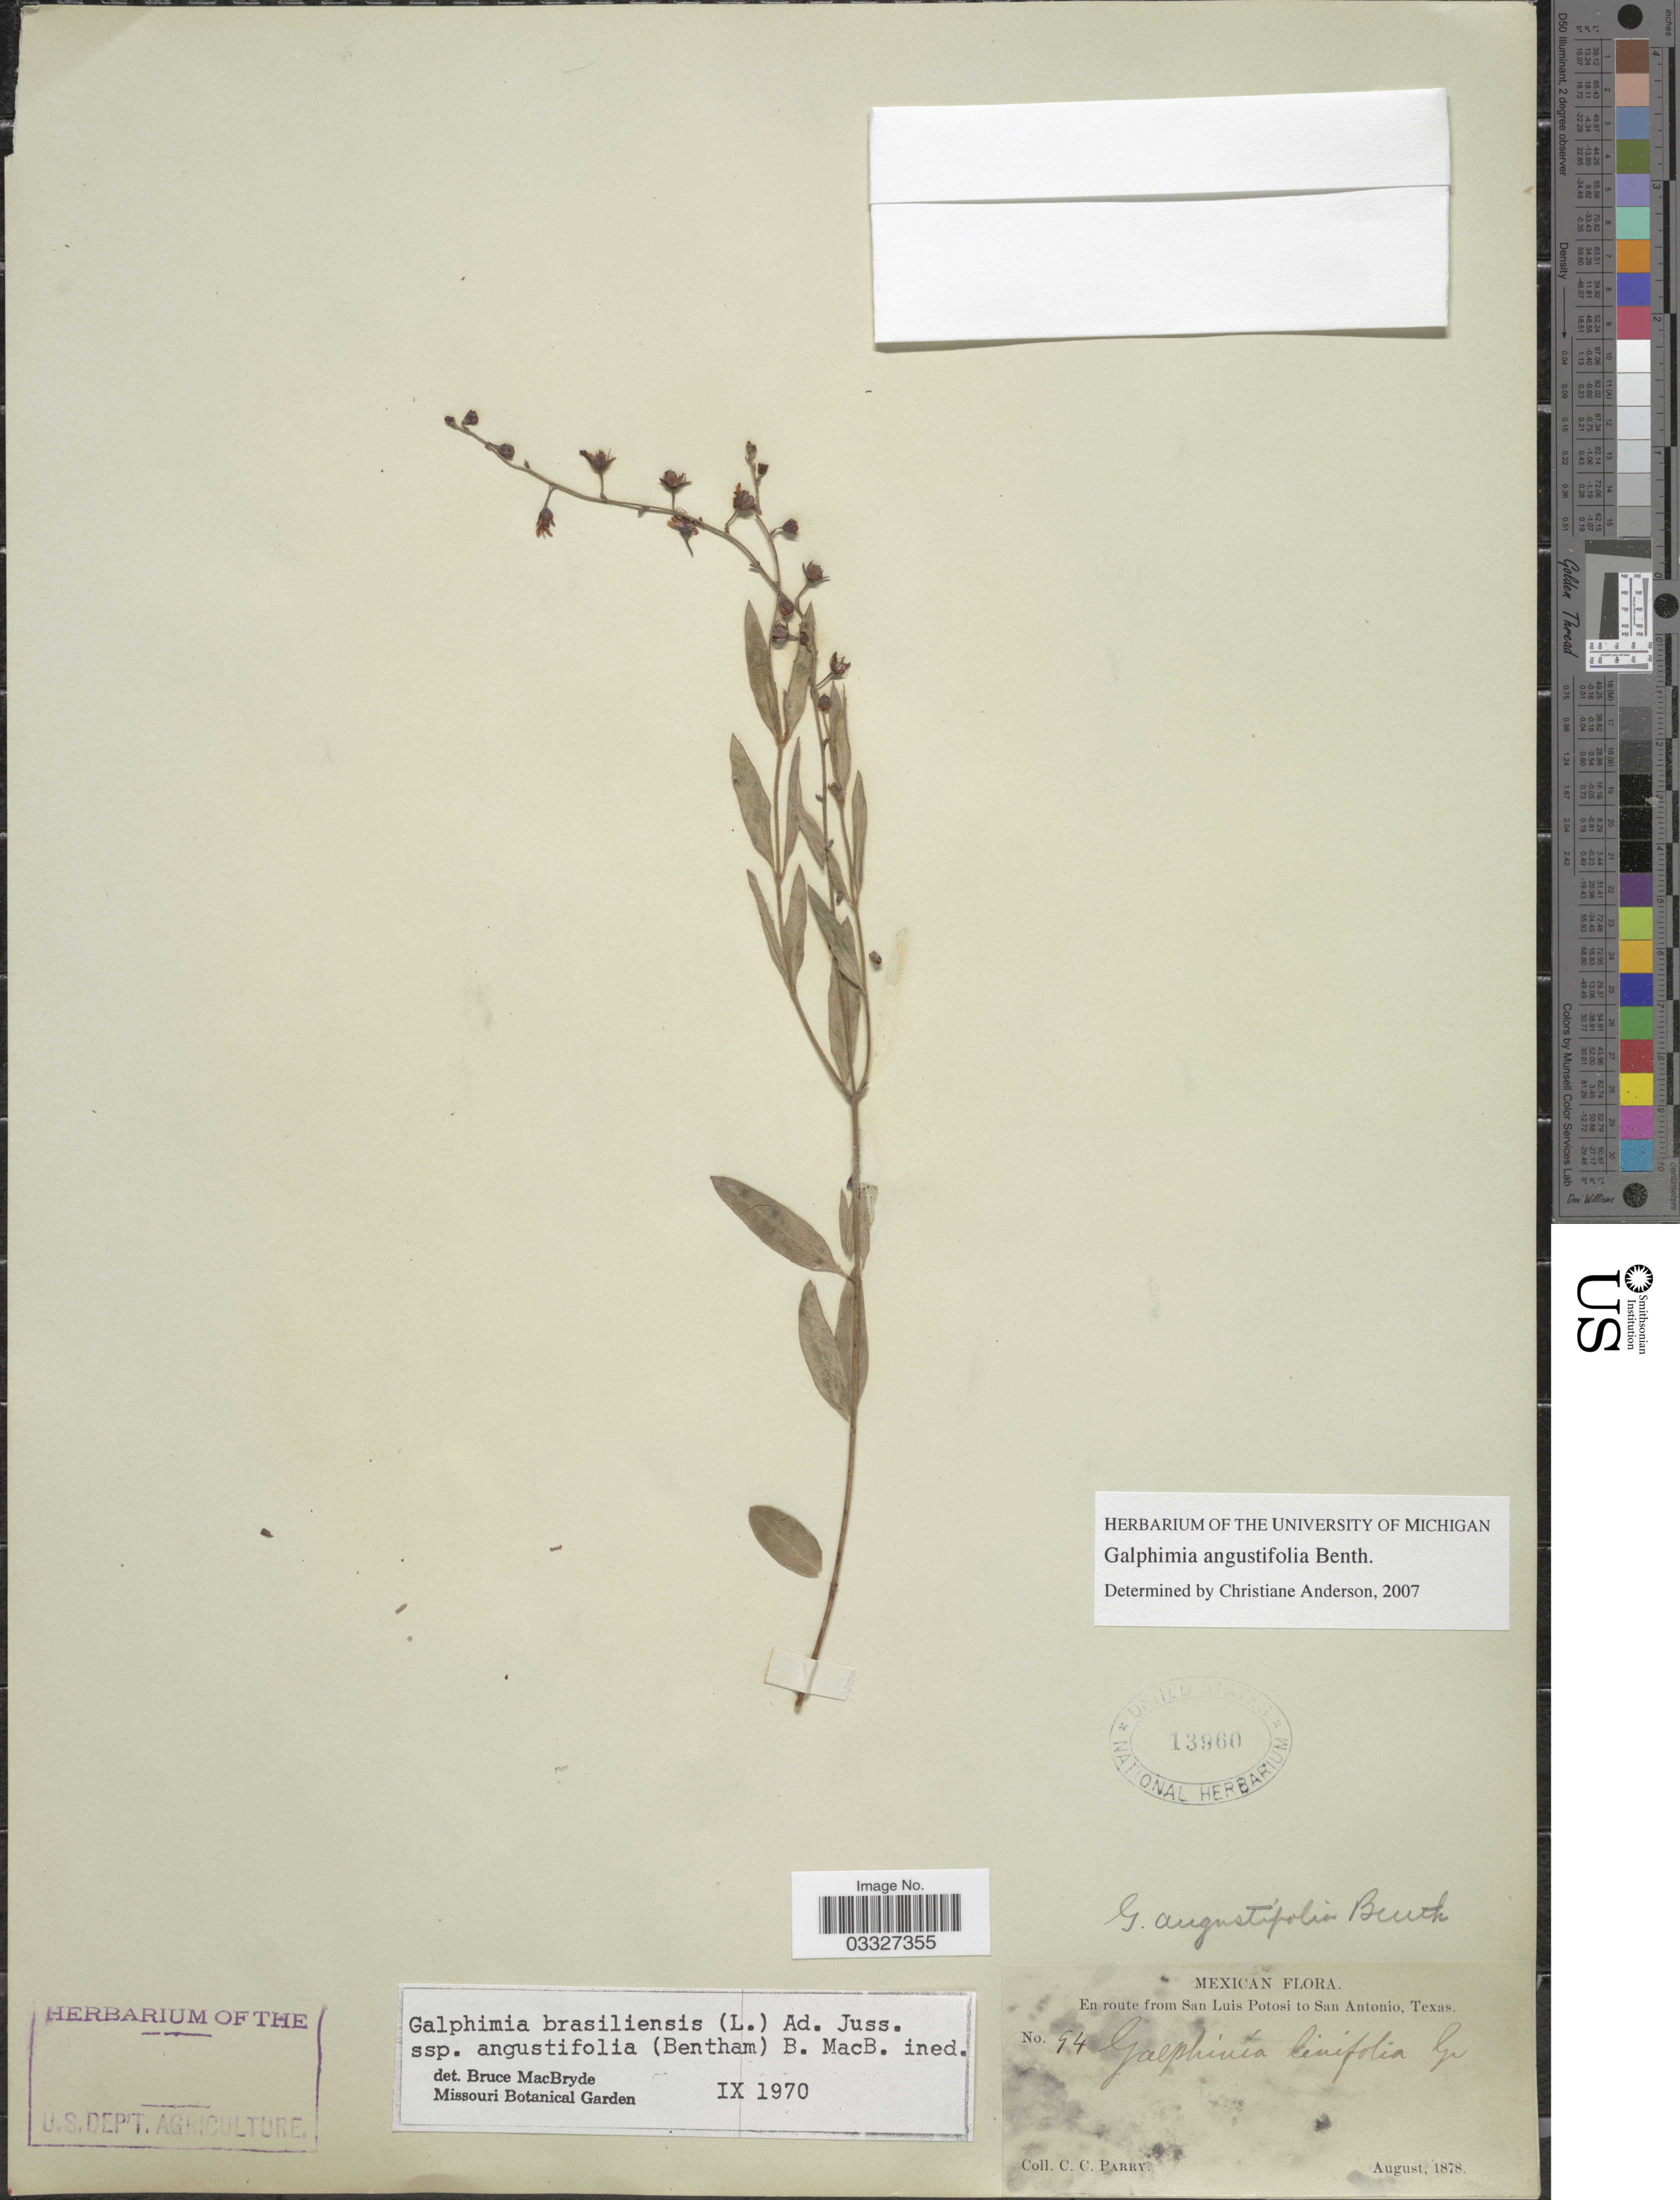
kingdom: Plantae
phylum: Tracheophyta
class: Magnoliopsida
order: Malpighiales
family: Malpighiaceae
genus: Galphimia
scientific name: Galphimia angustifolia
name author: Benth.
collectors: C. C. Parry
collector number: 94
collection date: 1878-08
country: United States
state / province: Texas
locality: En route from San Luis Potosi to San Antonio.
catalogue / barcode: US 13960